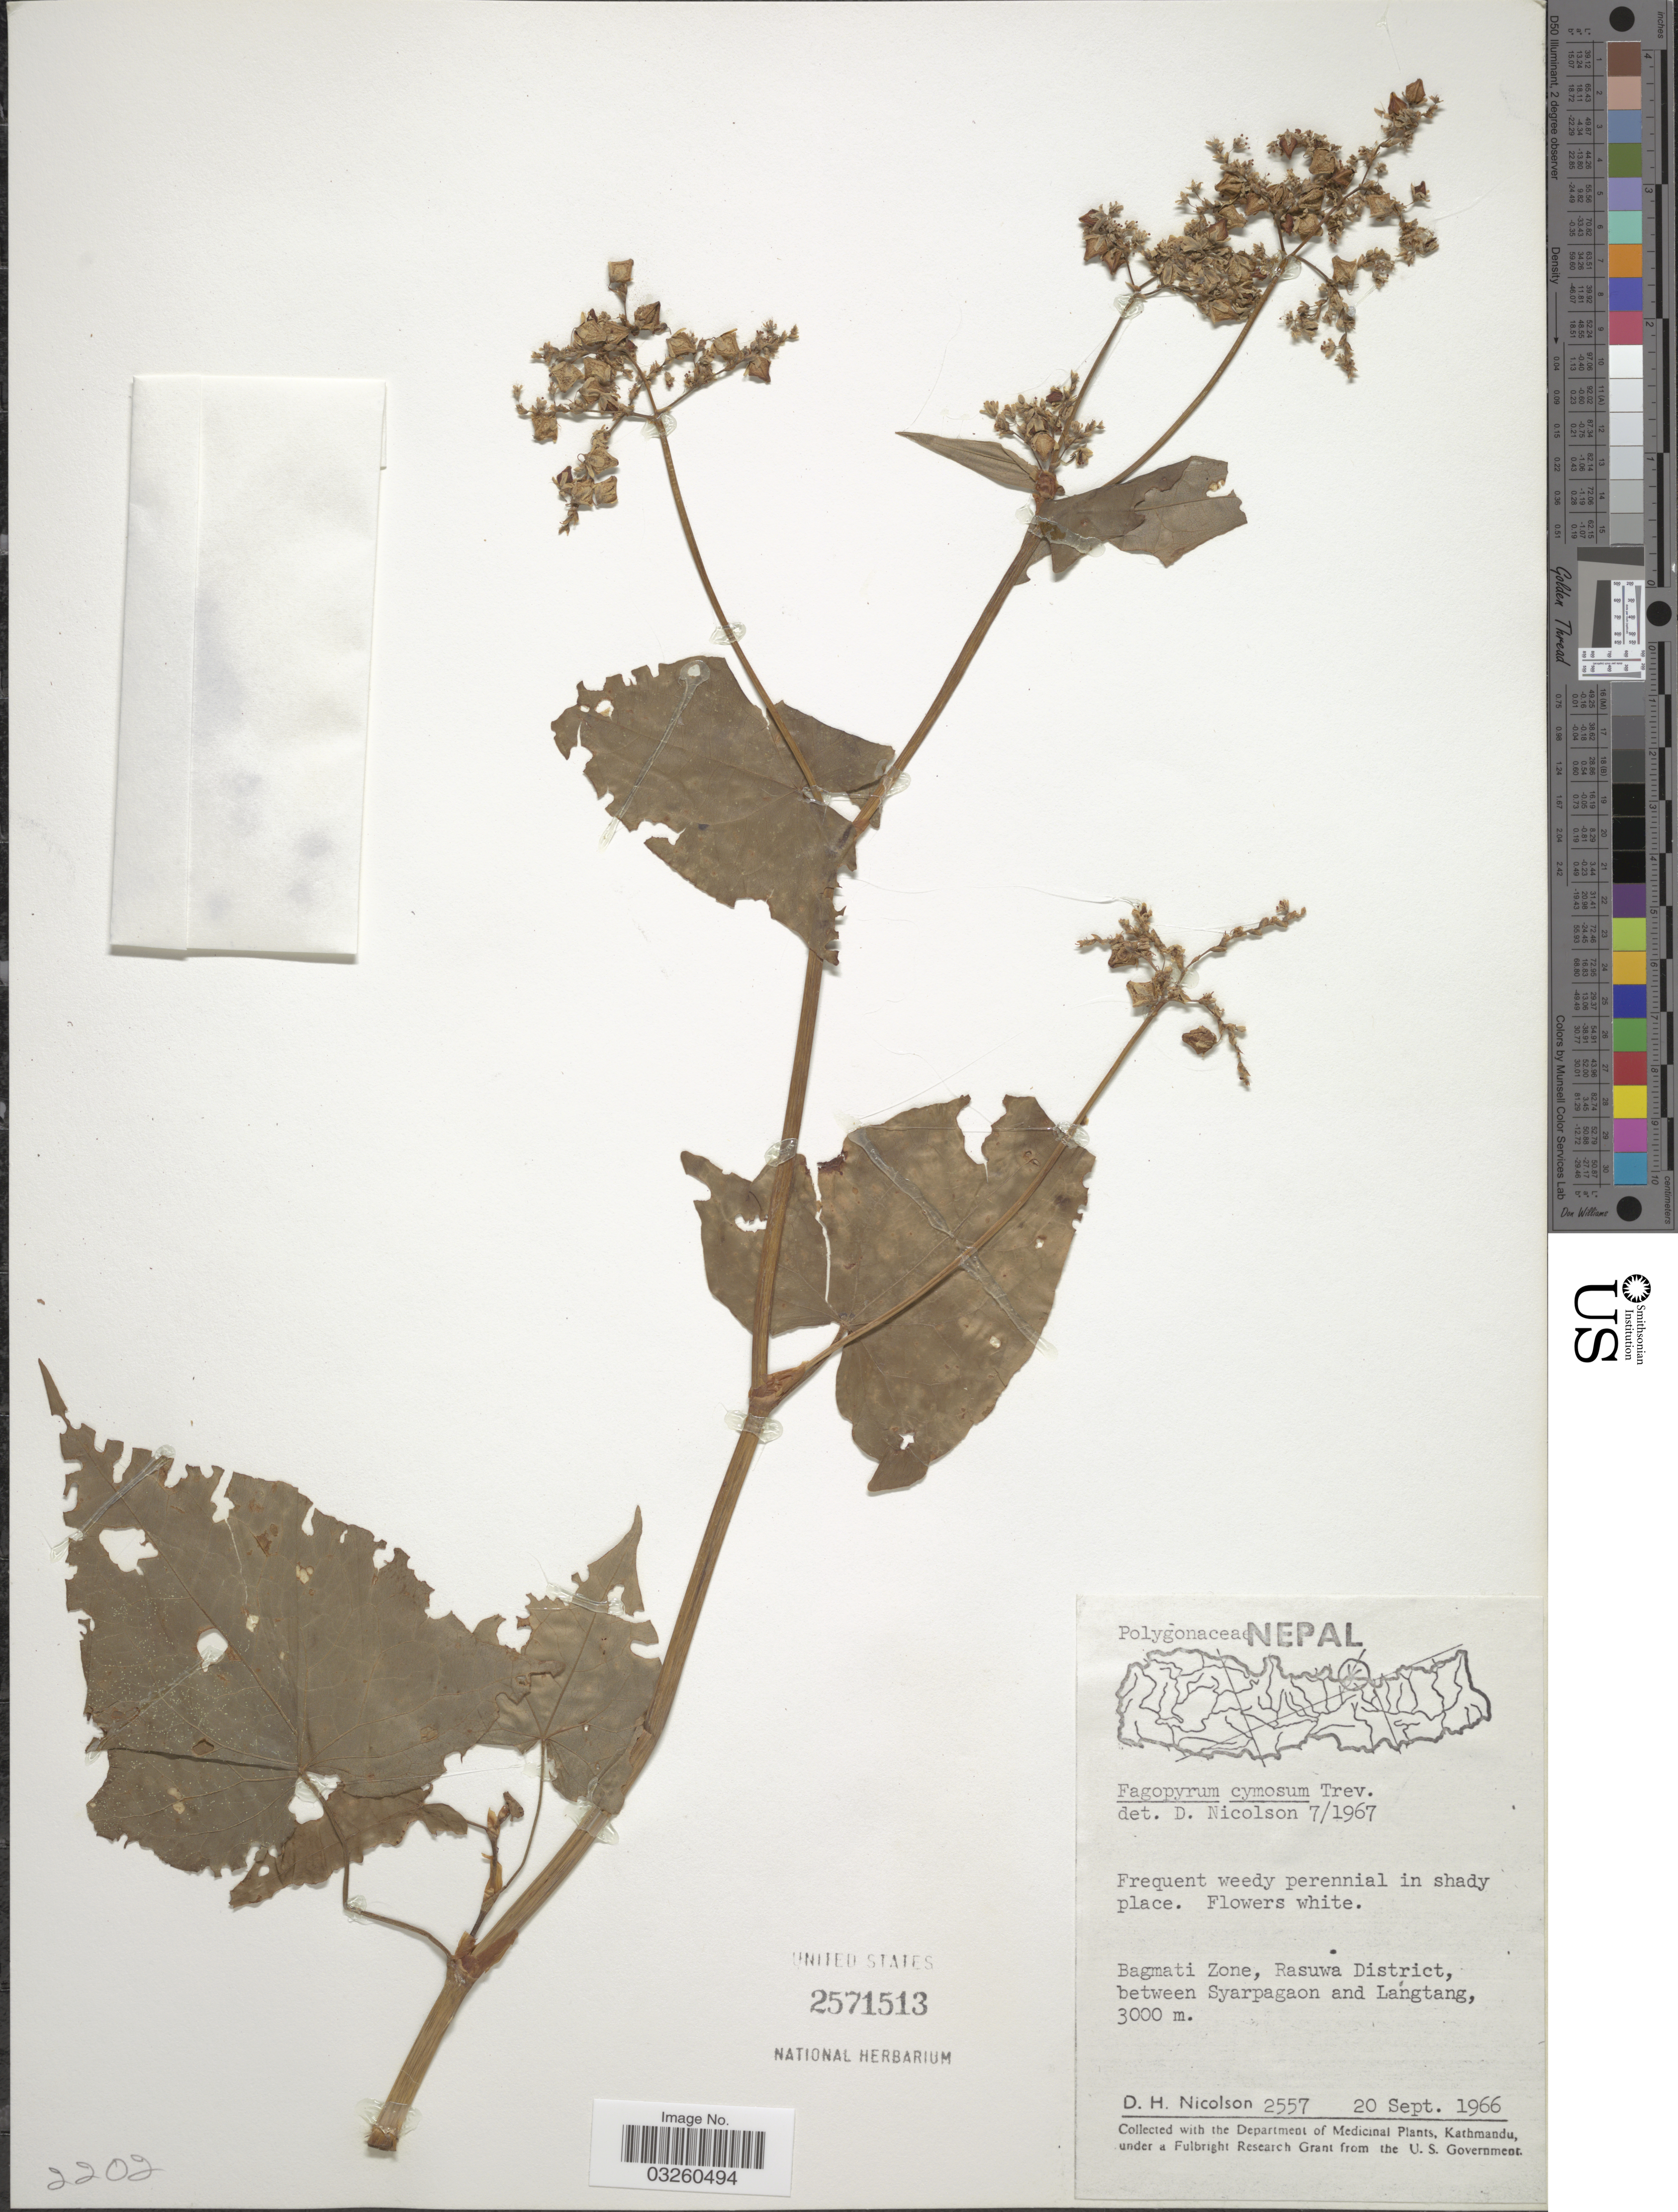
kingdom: Plantae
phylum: Tracheophyta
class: Magnoliopsida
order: Caryophyllales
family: Polygonaceae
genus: Fagopyrum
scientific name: Fagopyrum cymosum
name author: (Trevir.) Meisn.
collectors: D. H. Nicolson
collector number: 2557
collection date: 1966-09-20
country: Nepal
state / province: Bagmati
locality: Bagmati Zone, Rasuwa District, between Syarpagaon and Langtang.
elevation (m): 3000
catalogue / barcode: US 2571513